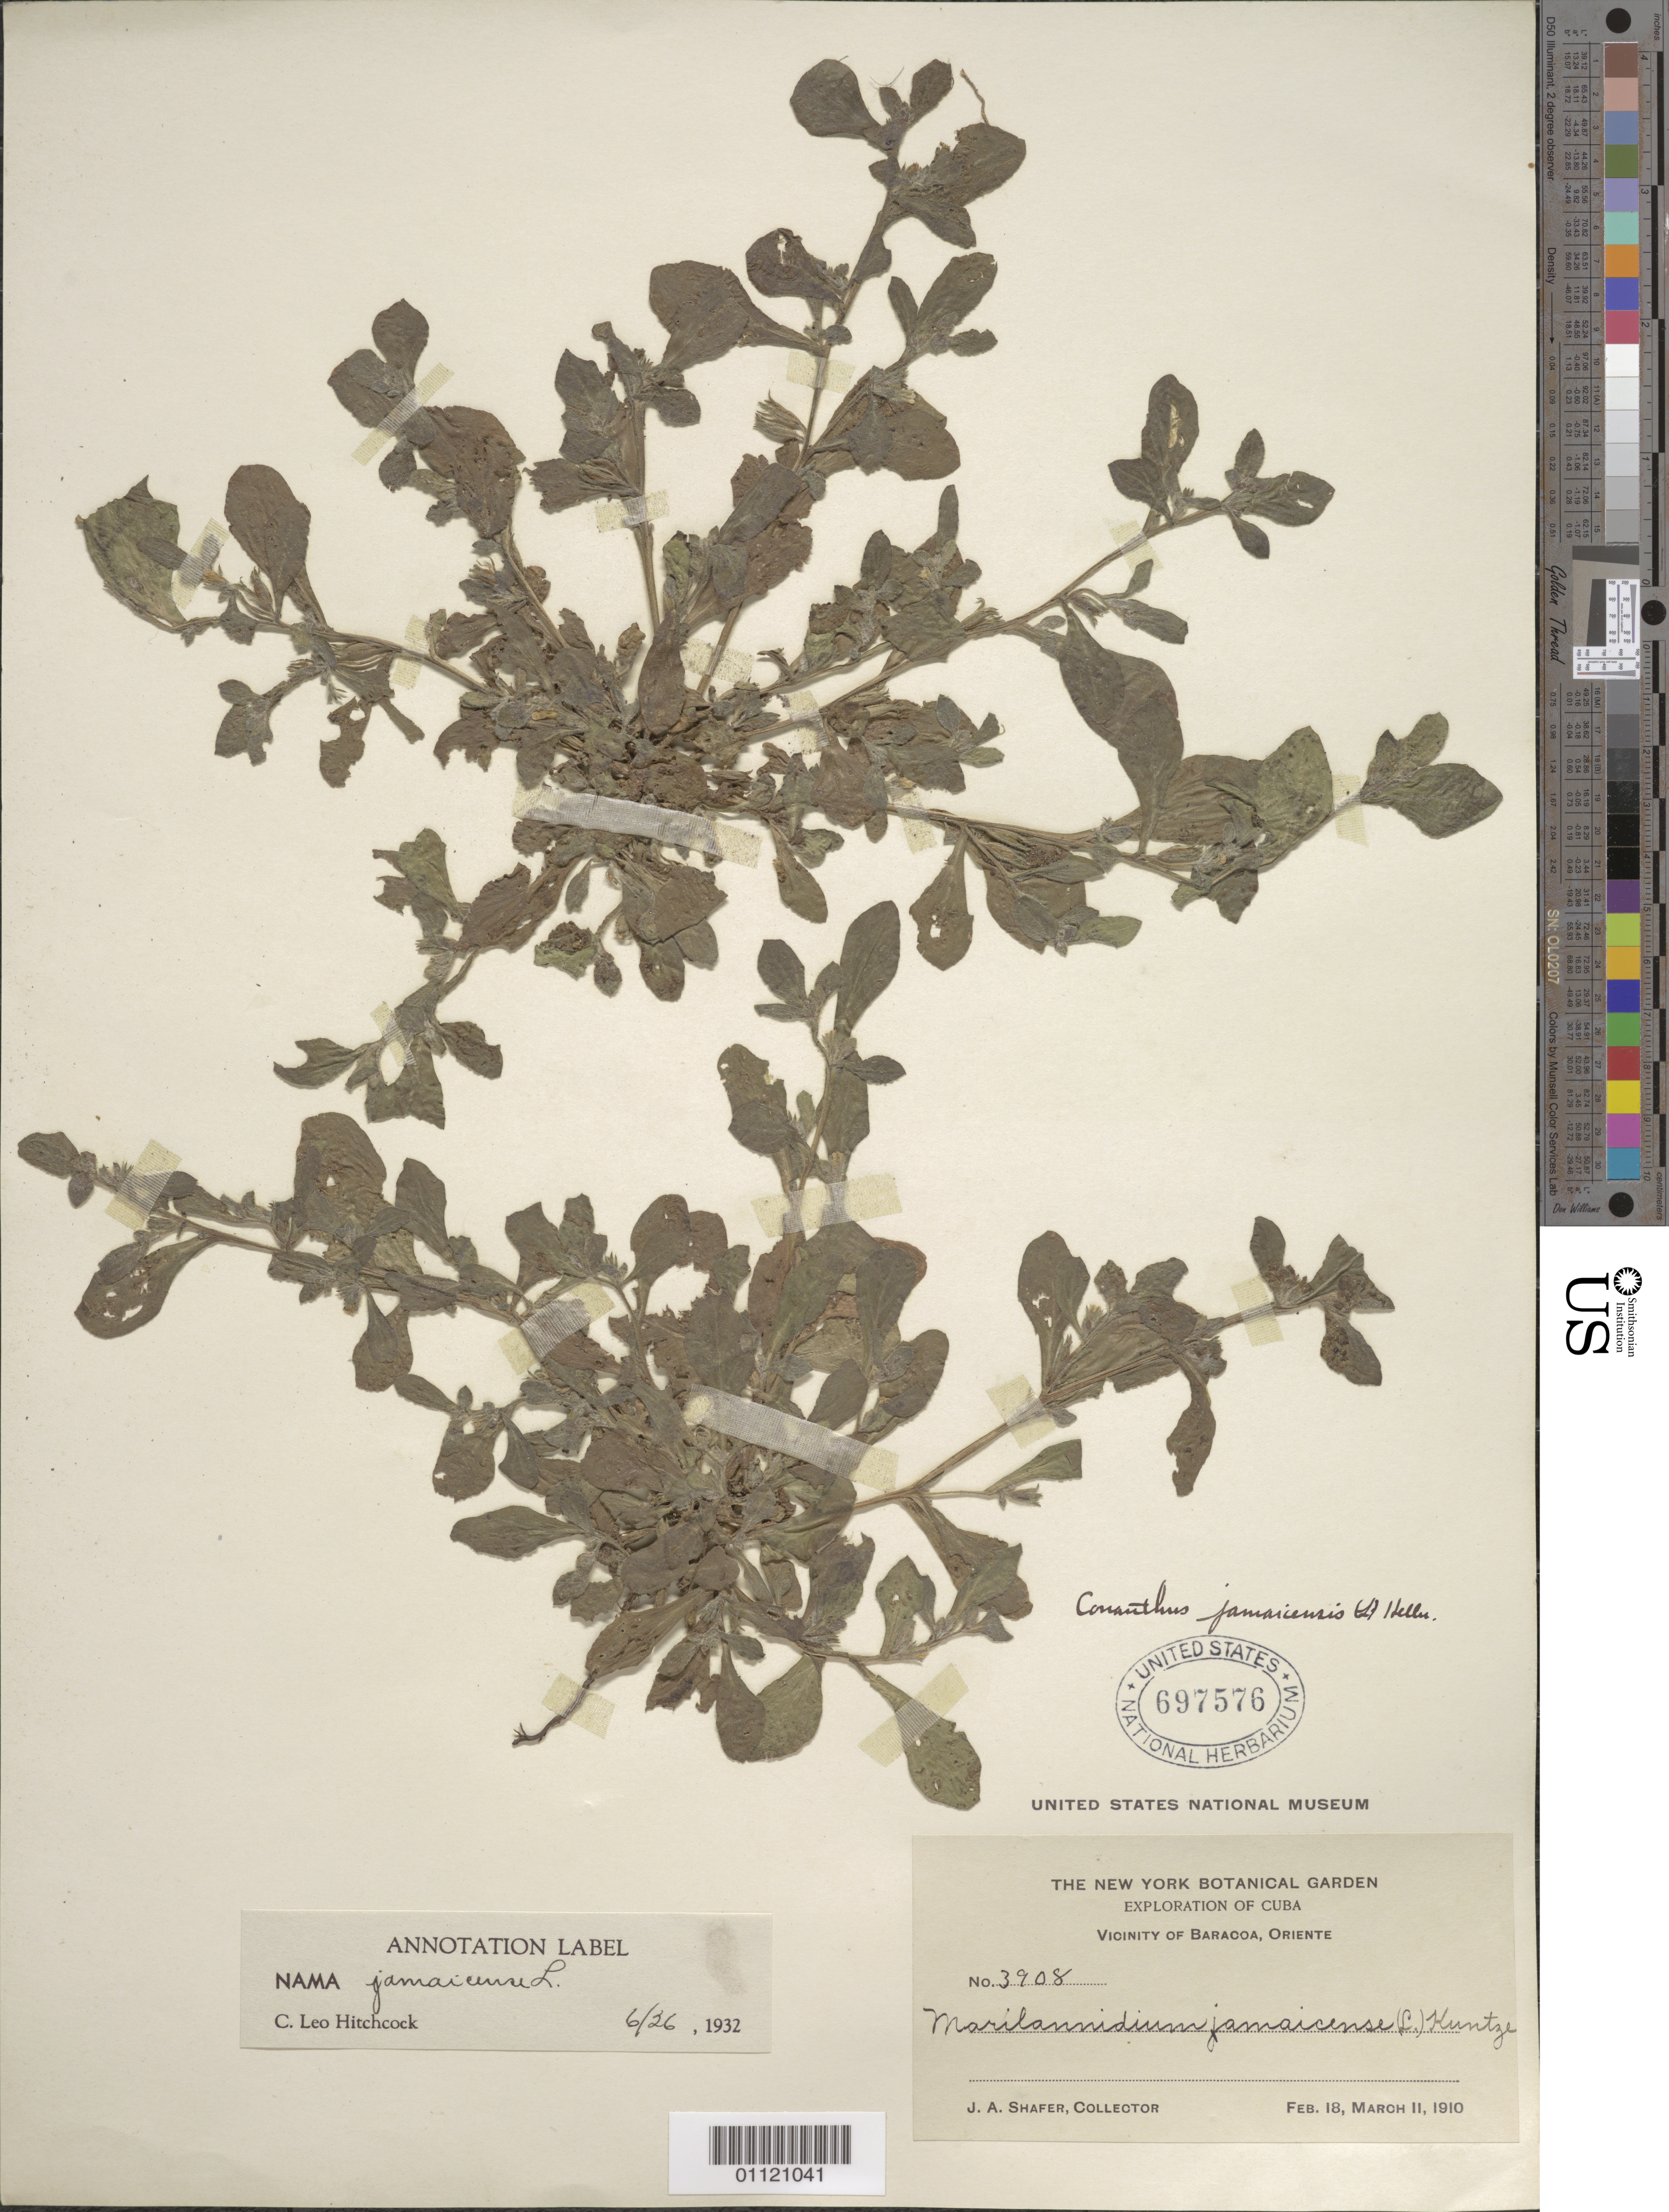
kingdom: Plantae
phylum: Tracheophyta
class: Magnoliopsida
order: Boraginales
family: Namaceae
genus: Nama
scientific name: Nama jamaicensis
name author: L.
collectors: J. A. Shafer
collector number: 3908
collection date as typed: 18 Feb 1910 or 11 Mar 1910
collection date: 1910-02-18 or 1910-03-11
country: Cuba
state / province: Guantánamo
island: Cuba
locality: Baracoa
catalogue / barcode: US 697576